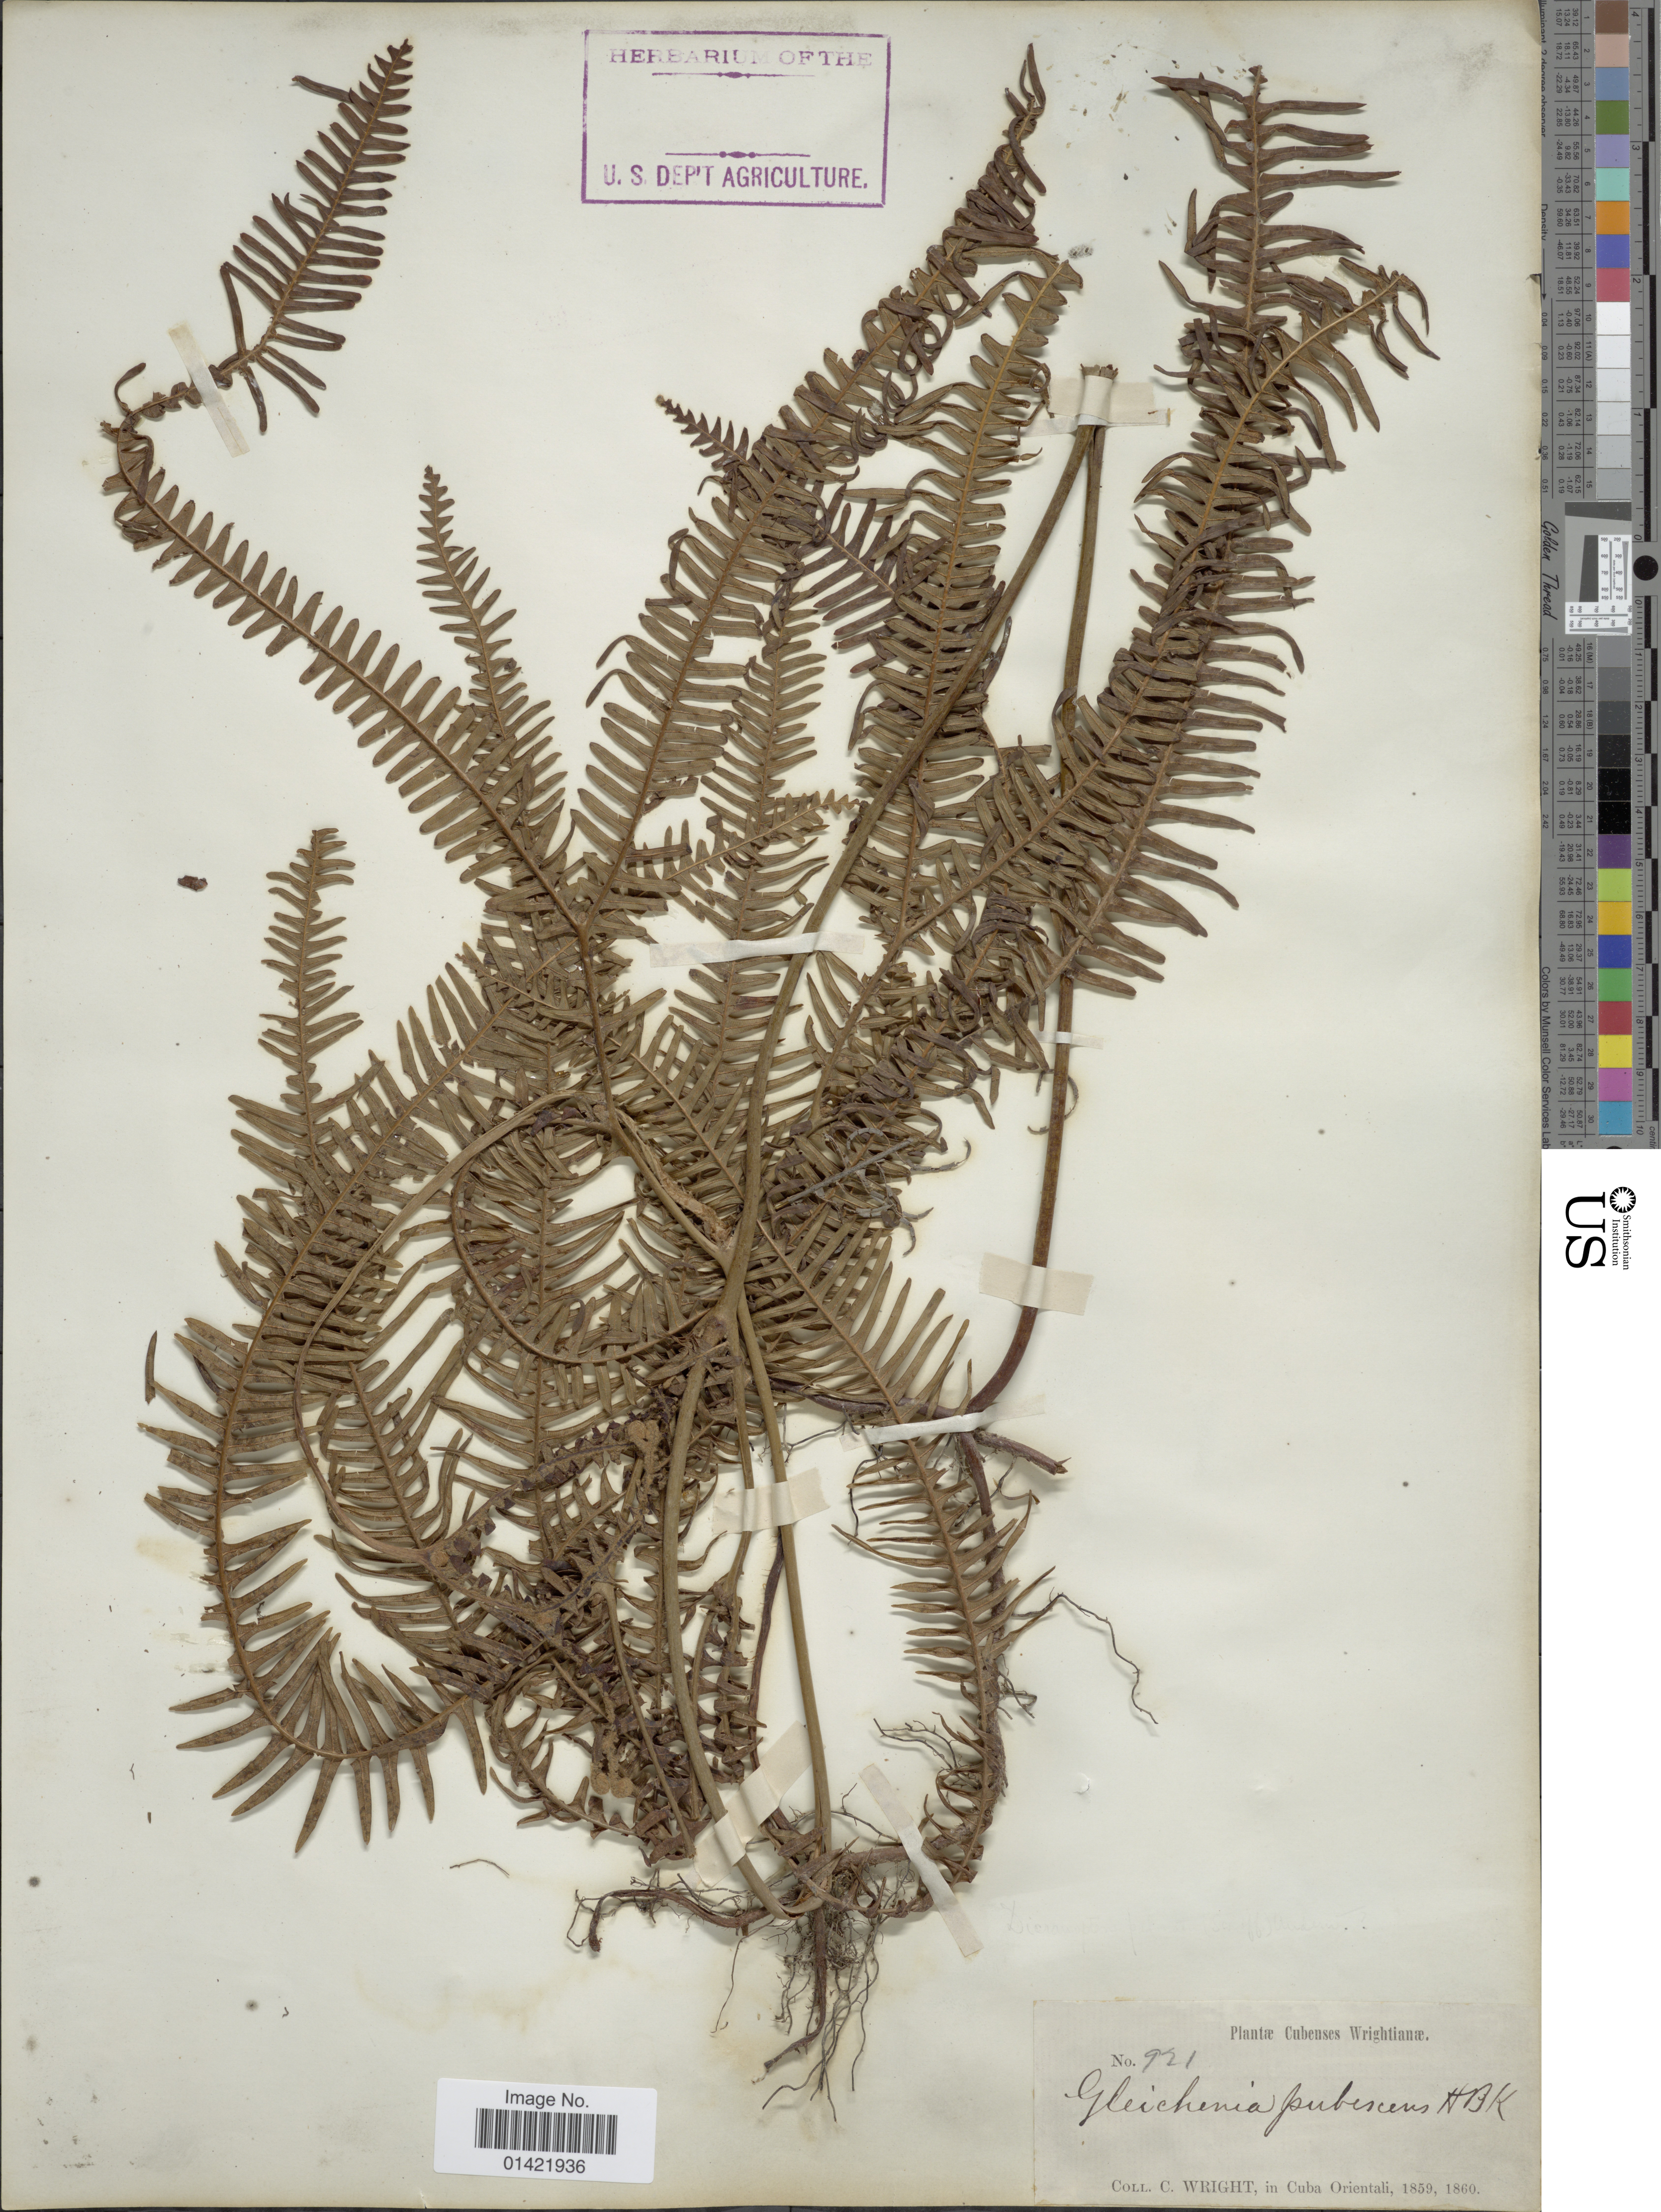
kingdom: Plantae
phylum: Tracheophyta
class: Polypodiopsida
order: Gleicheniales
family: Gleicheniaceae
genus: Sticherus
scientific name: Sticherus bifidus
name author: (Willd.) Ching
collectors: C. Wright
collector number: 921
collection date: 1859/1860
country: Cuba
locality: Cuba Orientali.